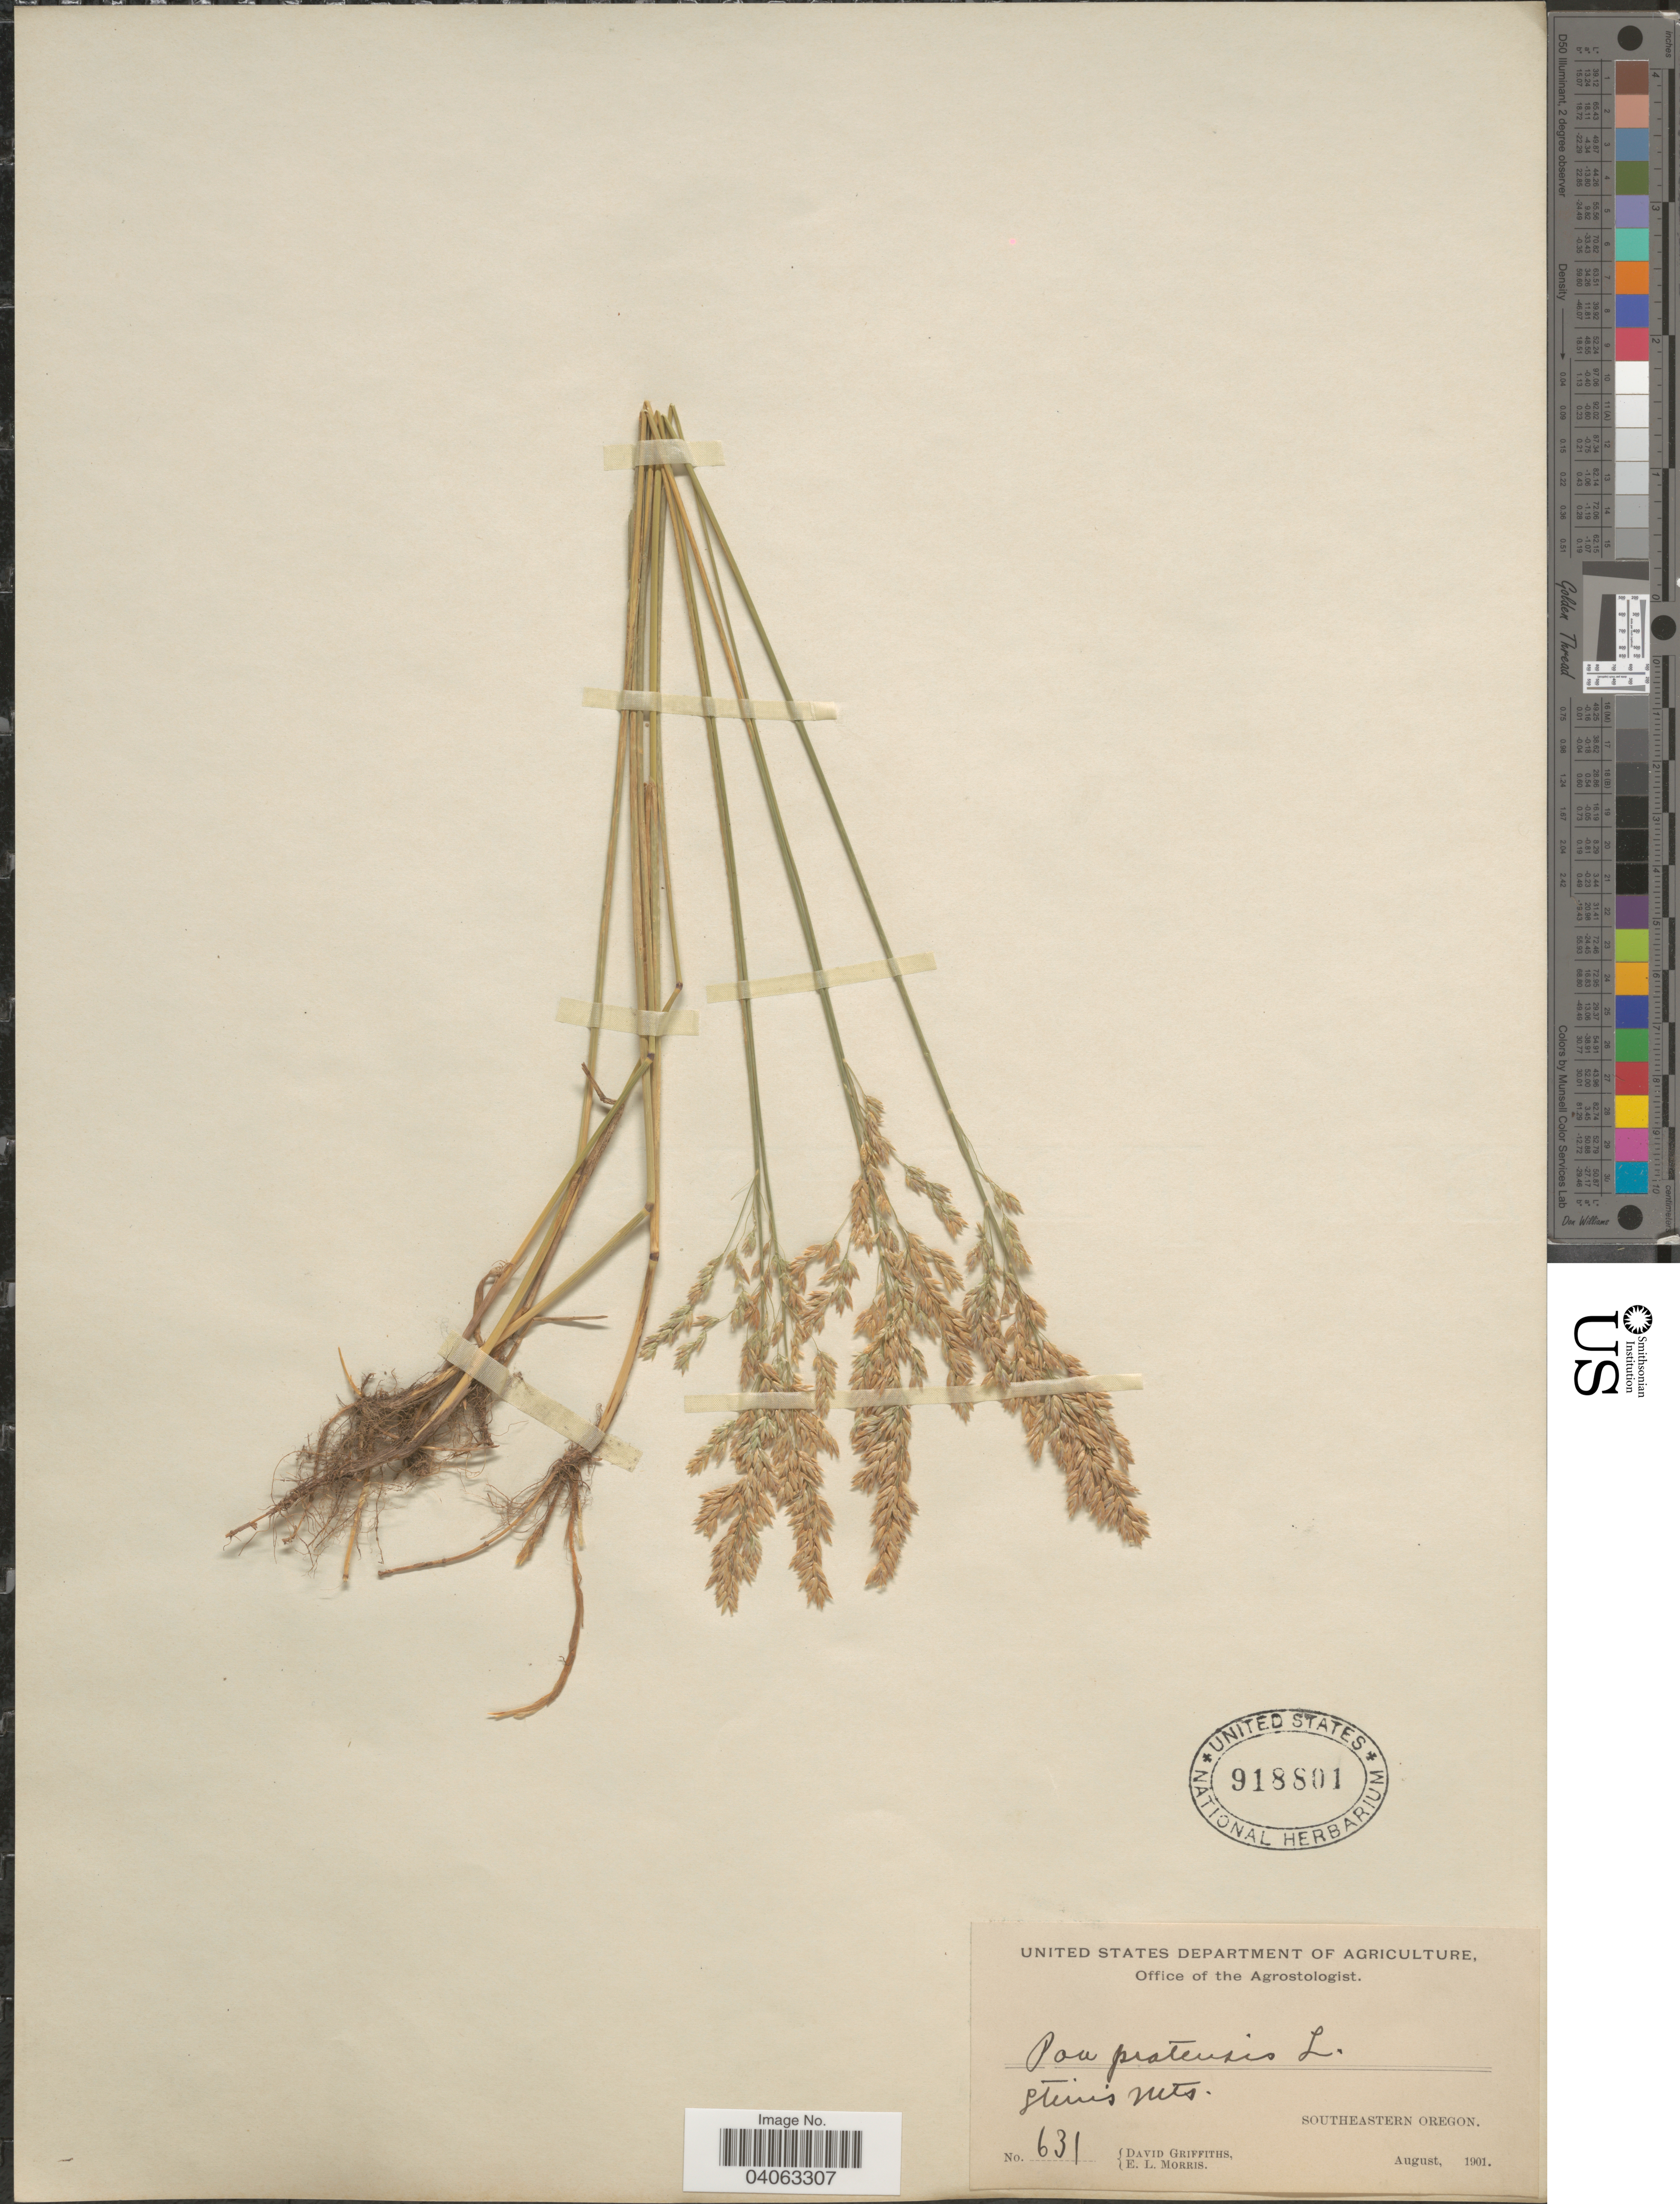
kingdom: Plantae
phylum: Tracheophyta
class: Liliopsida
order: Poales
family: Poaceae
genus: Poa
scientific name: Poa pratensis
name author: L.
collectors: D. Griffiths & E. Morris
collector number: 631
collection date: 1901-08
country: United States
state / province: Oregon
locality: Stein's Mts. Southeastern Oregon.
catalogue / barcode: US 918801